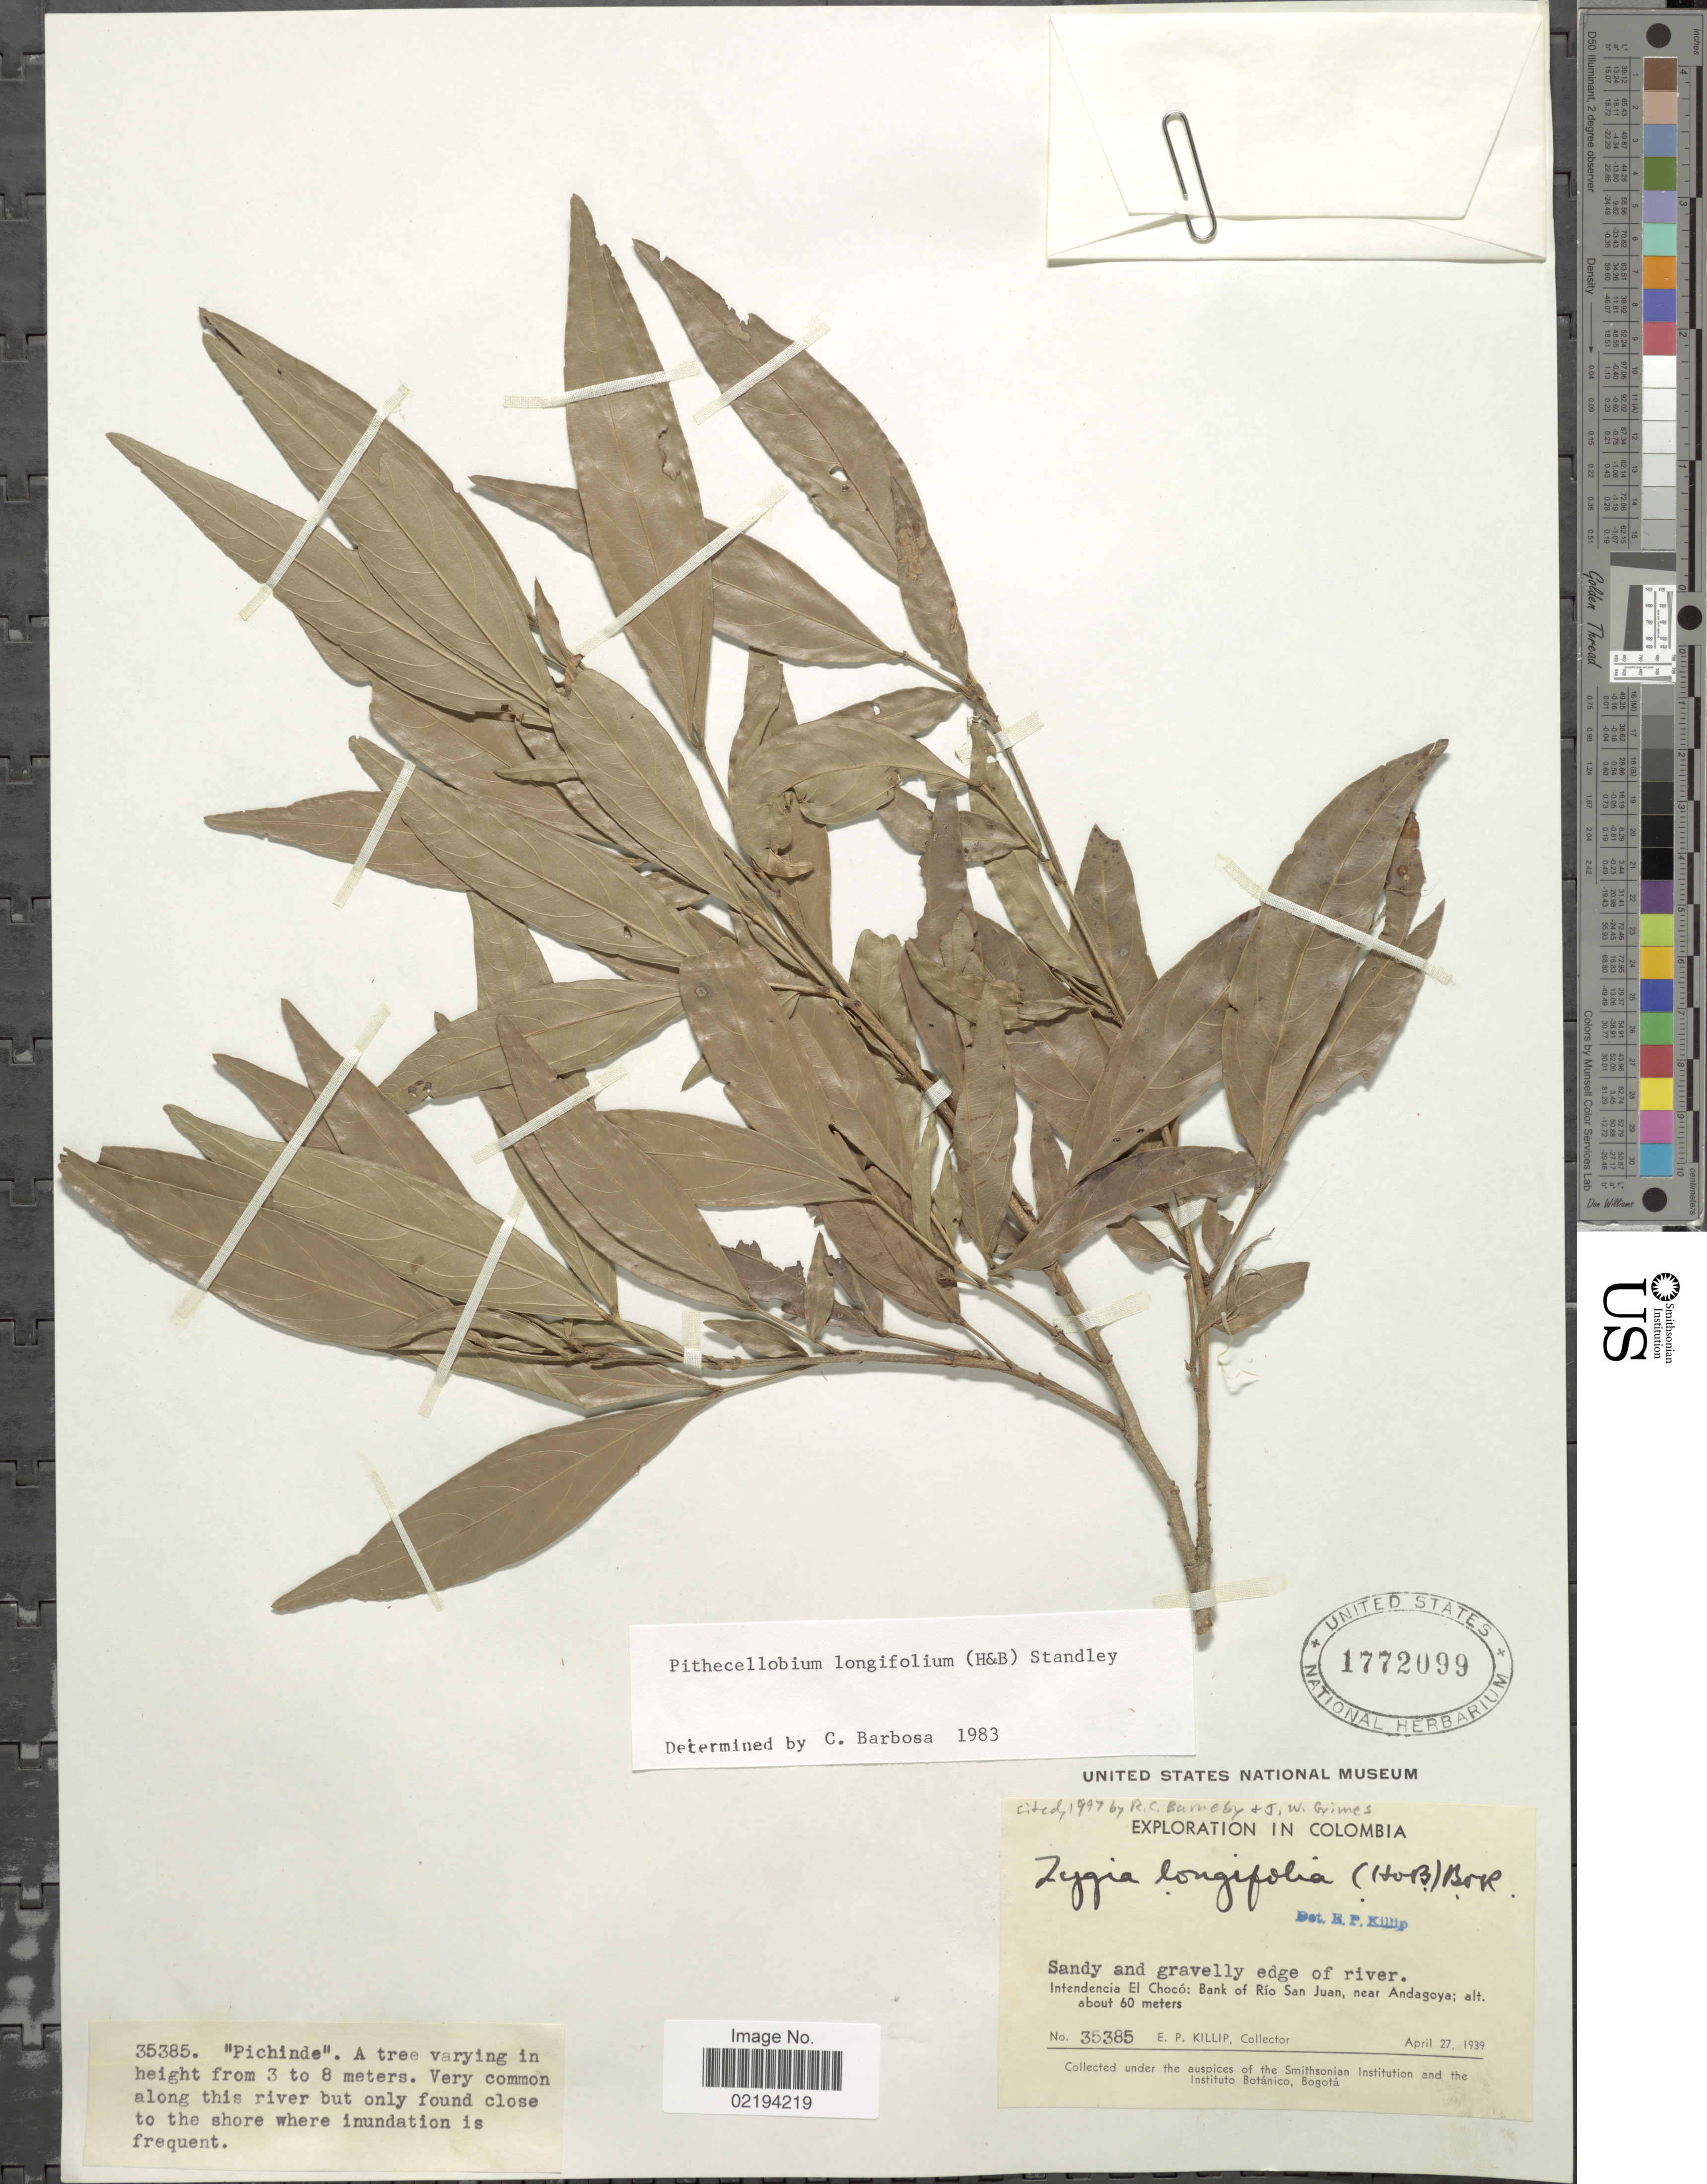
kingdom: Plantae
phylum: Tracheophyta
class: Magnoliopsida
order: Fabales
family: Fabaceae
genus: Zygia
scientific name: Zygia longifolia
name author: (Willd.) Britton & Rose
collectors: E. P. Killip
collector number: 35385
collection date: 1939-04-27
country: Colombia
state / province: Chocó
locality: Sandy and gravelly edge of river, Intendencia El Choco: Bank of Rio San Juan, near Andagoya, along this river but only found close to the shore where inundation is frequent.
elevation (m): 60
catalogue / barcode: US 1772099